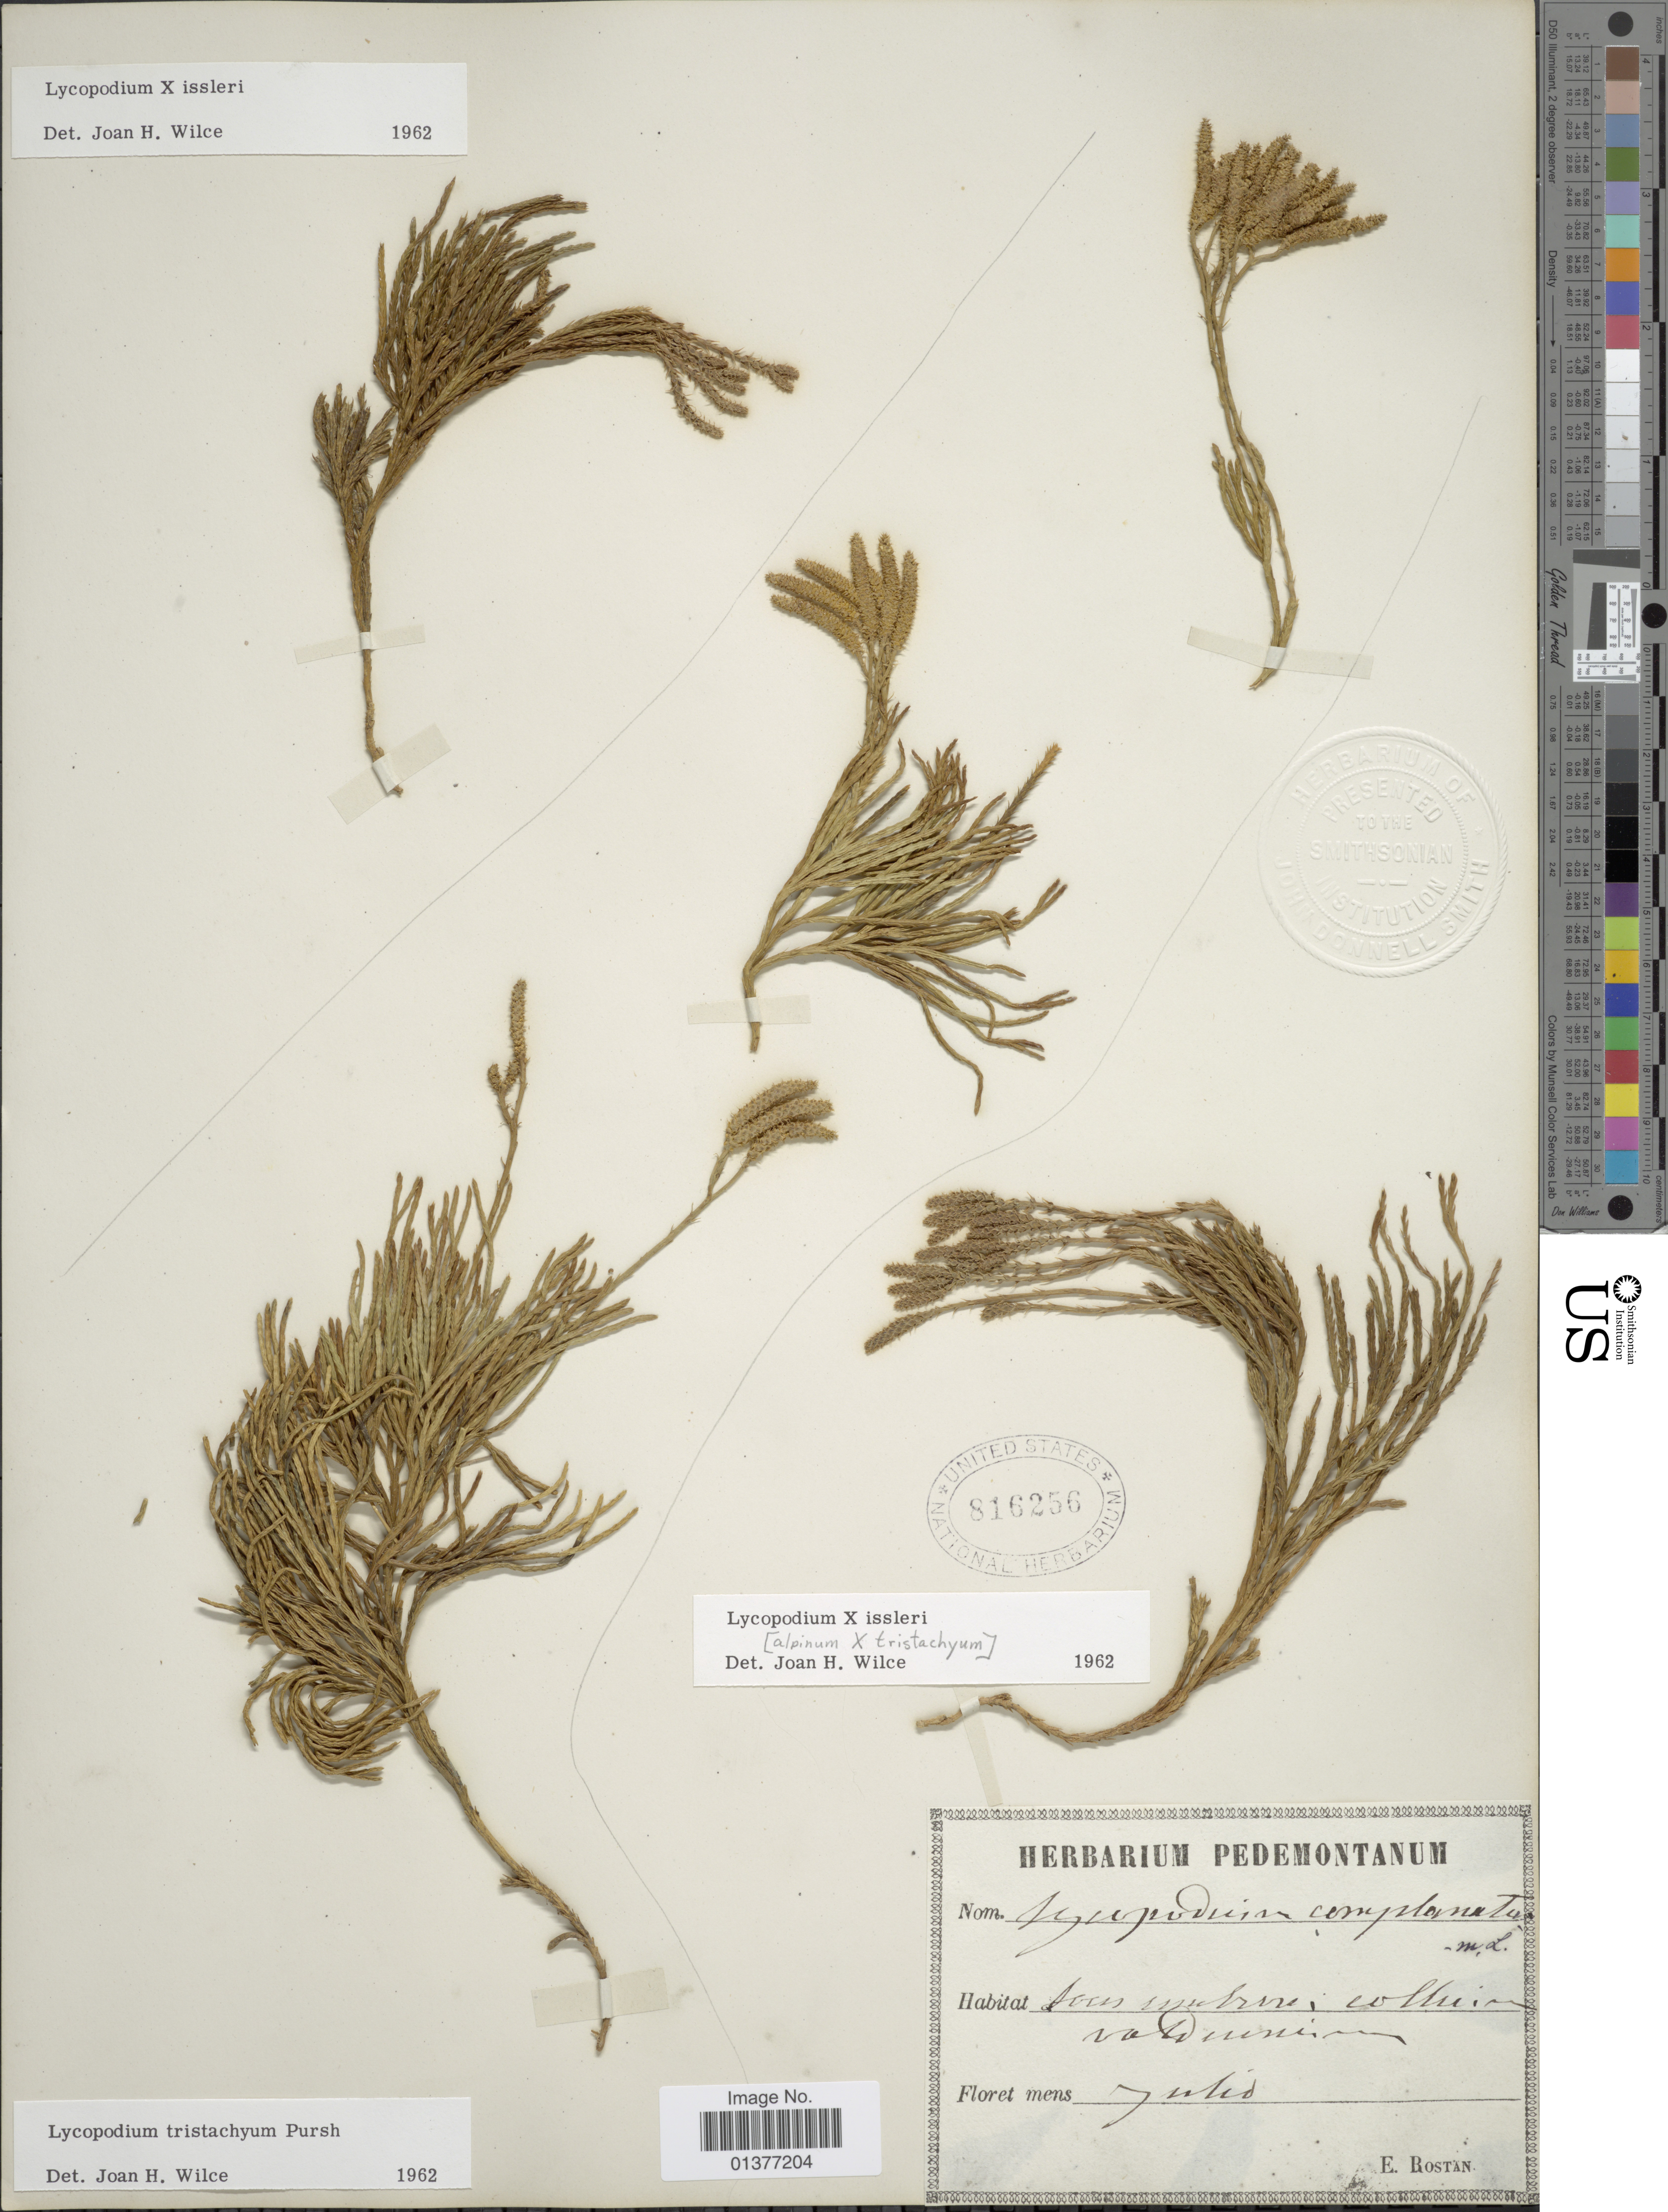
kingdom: Plantae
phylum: Tracheophyta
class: Lycopodiopsida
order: Lycopodiales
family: Lycopodiaceae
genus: Diphasiastrum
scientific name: Diphasiastrum issleri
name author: (Rouy) Holub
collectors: E. Rostan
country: Italy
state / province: Piedmont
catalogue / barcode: US 816256